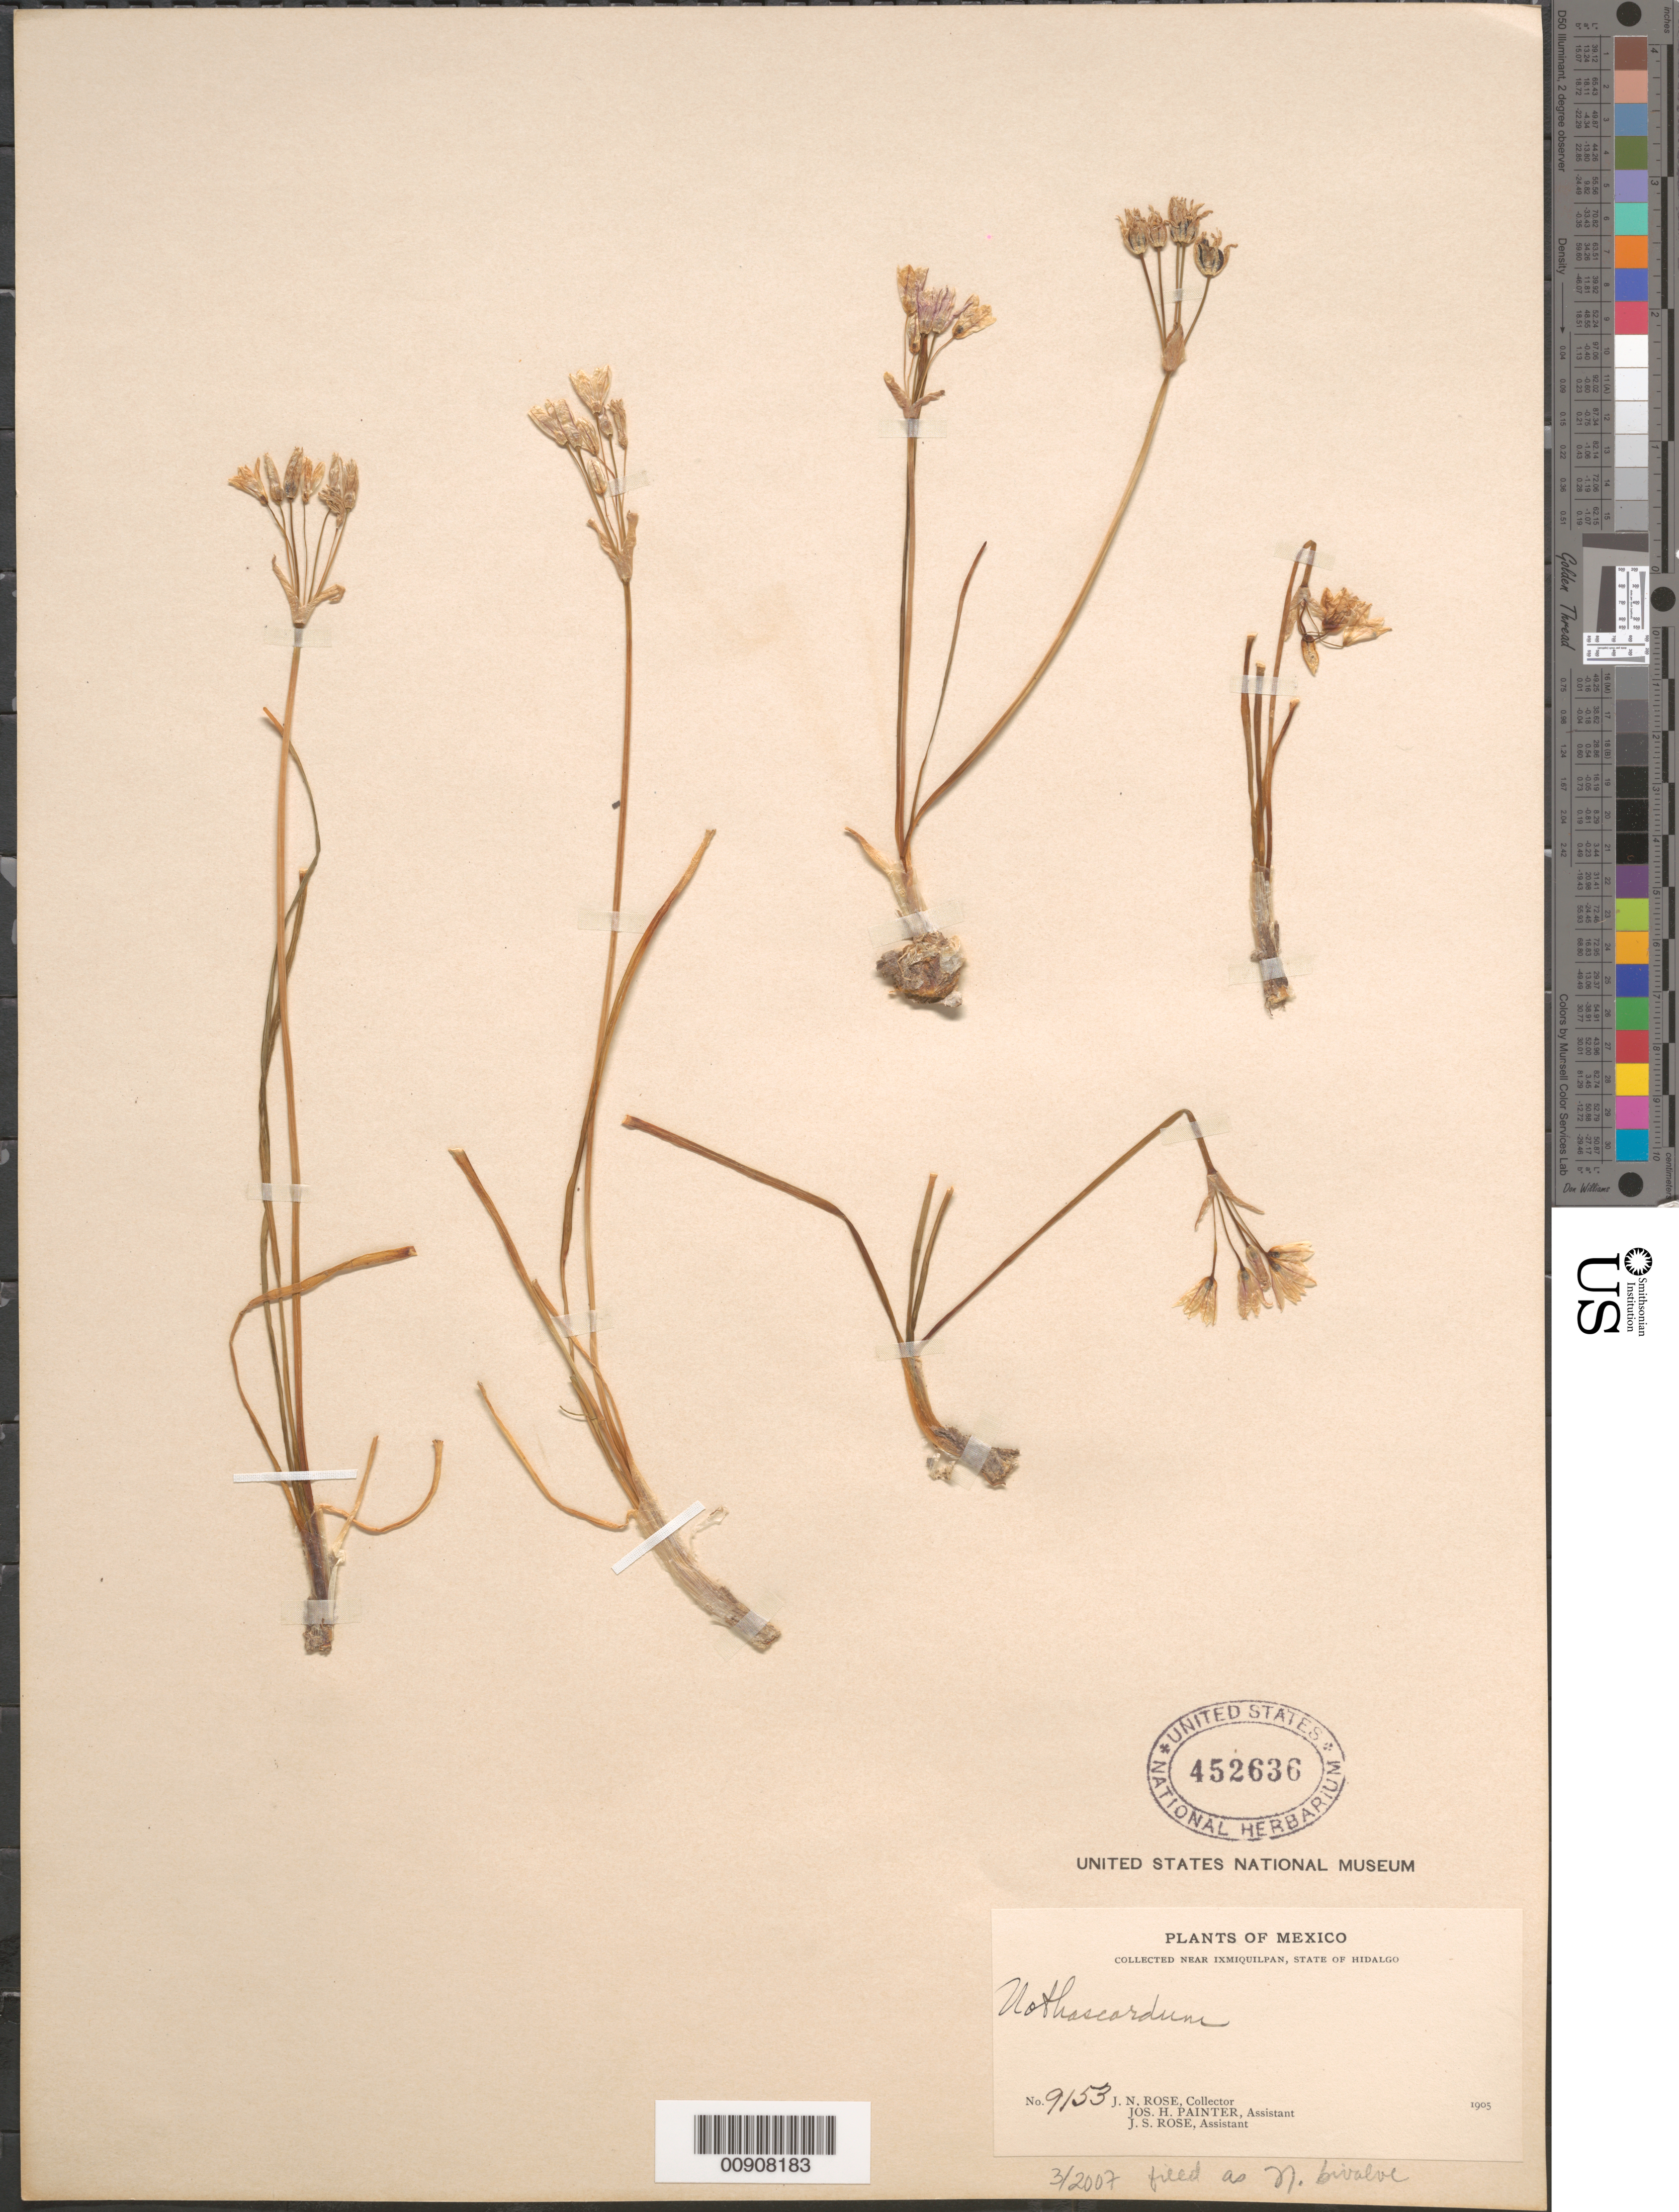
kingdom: Plantae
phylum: Tracheophyta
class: Liliopsida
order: Asparagales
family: Amaryllidaceae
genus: Nothoscordum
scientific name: Nothoscordum bivalve var. bivalve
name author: (L.) Britton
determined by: Strong, M. T., (US), Smithsonian Institution - National Museum of Natural History (UNITED STATES)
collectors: J. N. Rose, J. H. Painter & J. S. Rose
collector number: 9153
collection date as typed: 1905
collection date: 1905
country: Mexico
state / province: Hidalgo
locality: Near Ixmiquilpan, State of Hidalgo.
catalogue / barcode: US 452636